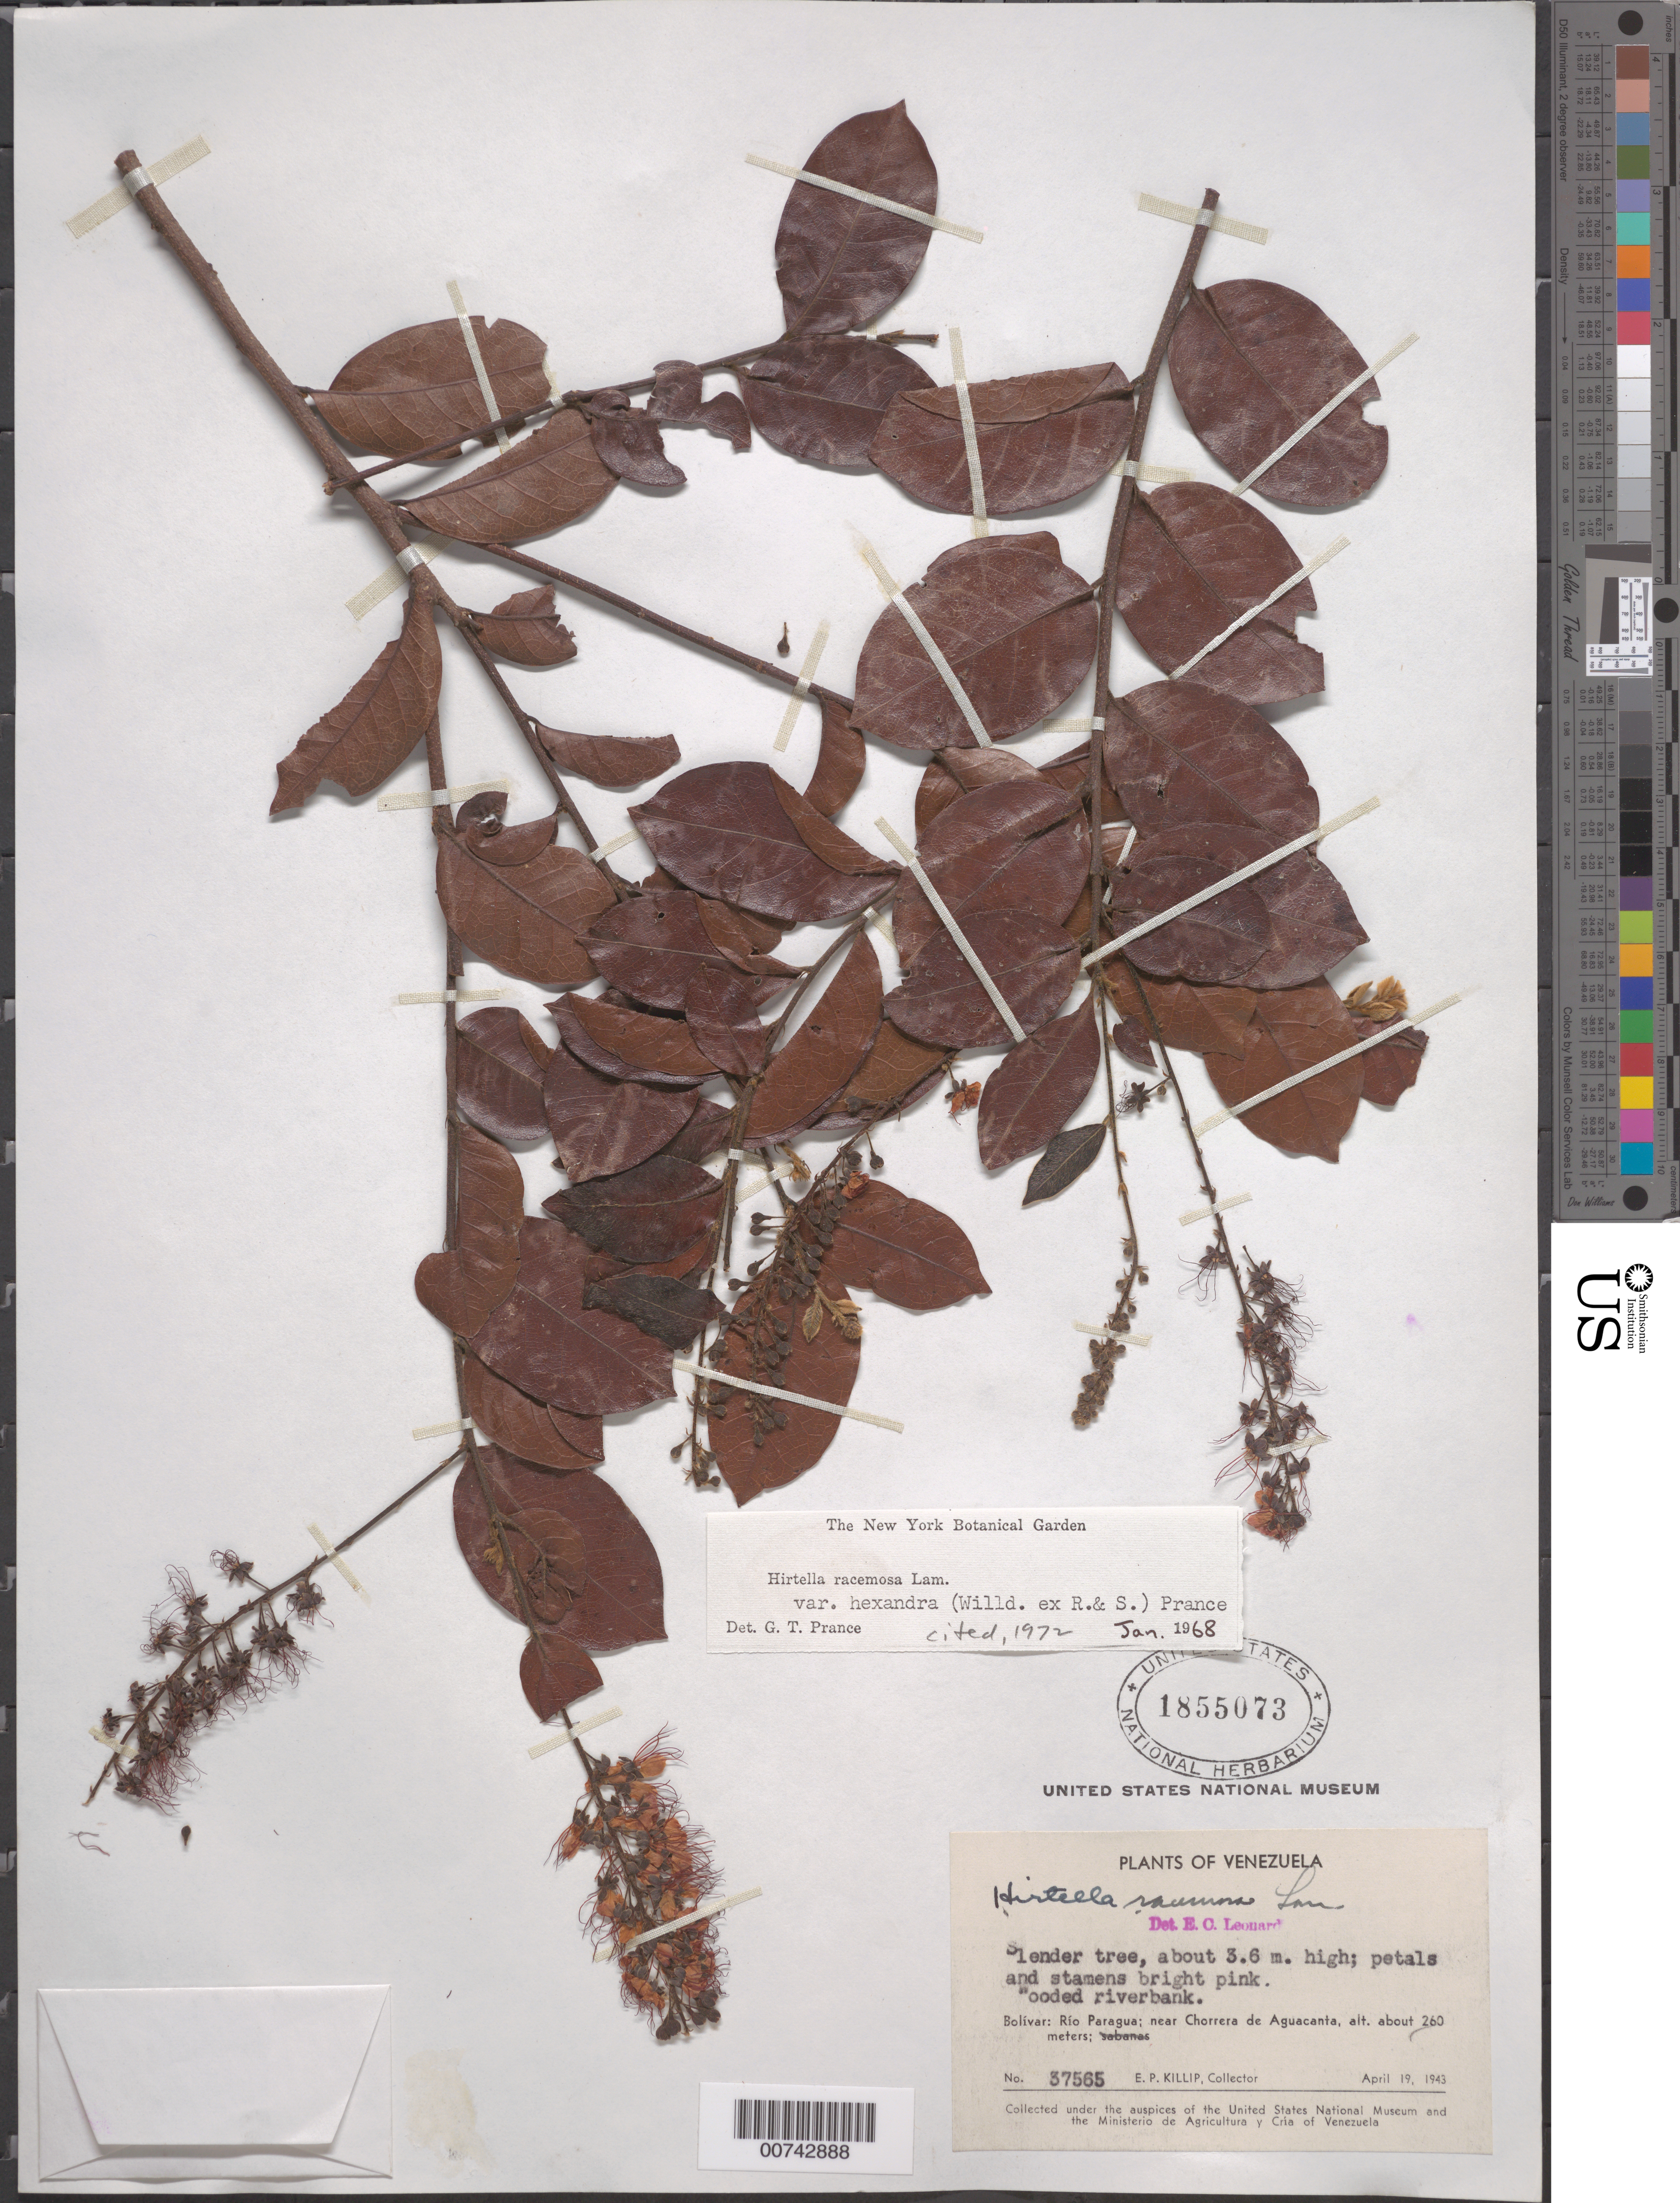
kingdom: Plantae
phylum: Tracheophyta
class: Magnoliopsida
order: Malpighiales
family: Chrysobalanaceae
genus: Hirtella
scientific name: Hirtella racemosa var. hexandra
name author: (Willd. ex Roem. & Schult.) Prance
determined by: Prance, G. T.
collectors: E. P. Killip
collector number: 37565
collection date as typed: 19-Apr-43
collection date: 1943-04-19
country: Venezuela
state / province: Bolívar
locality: Río Paragua, near Chorrera de Aguacanta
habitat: Flooded riverbank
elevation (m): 260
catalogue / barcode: US 1855073